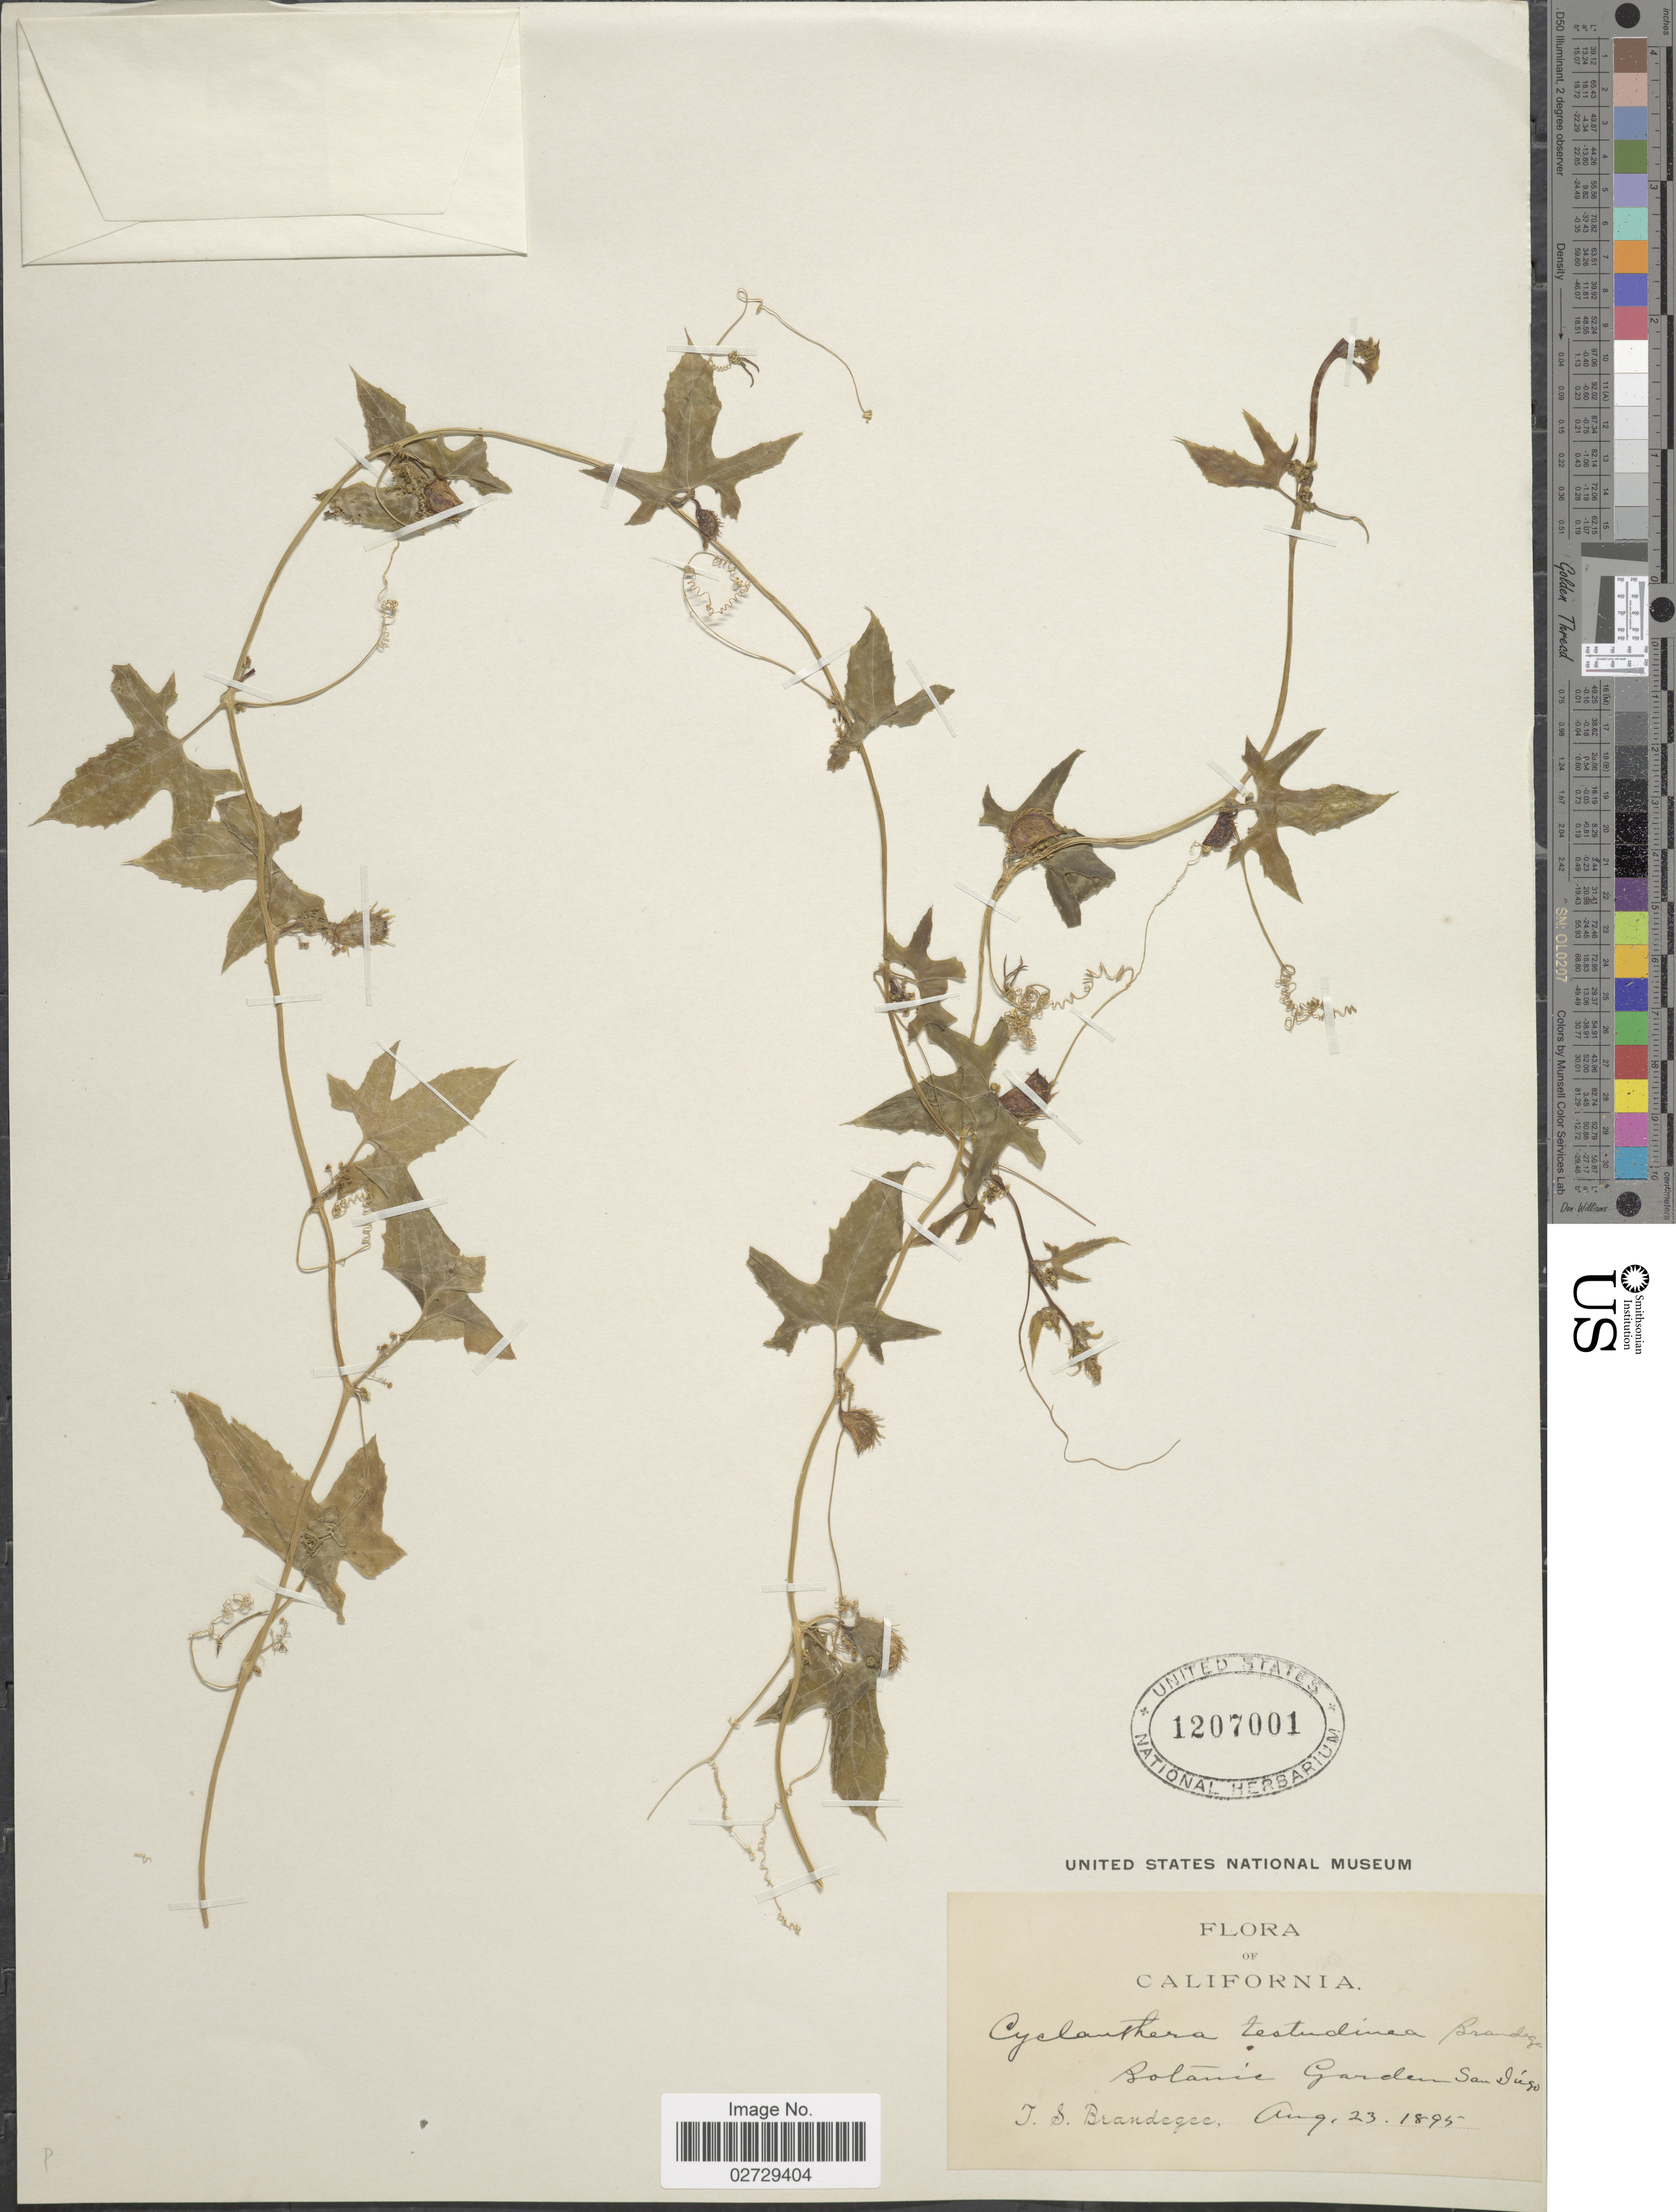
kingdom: Plantae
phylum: Tracheophyta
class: Magnoliopsida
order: Cucurbitales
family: Cucurbitaceae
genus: Cyclanthera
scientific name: Cyclanthera testudinea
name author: Brandegee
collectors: T. S. Brandegee (herbarium)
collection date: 1895-08-23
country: United States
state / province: California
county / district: San Diego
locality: Botanic Garden. San Diego.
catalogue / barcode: US 1207001